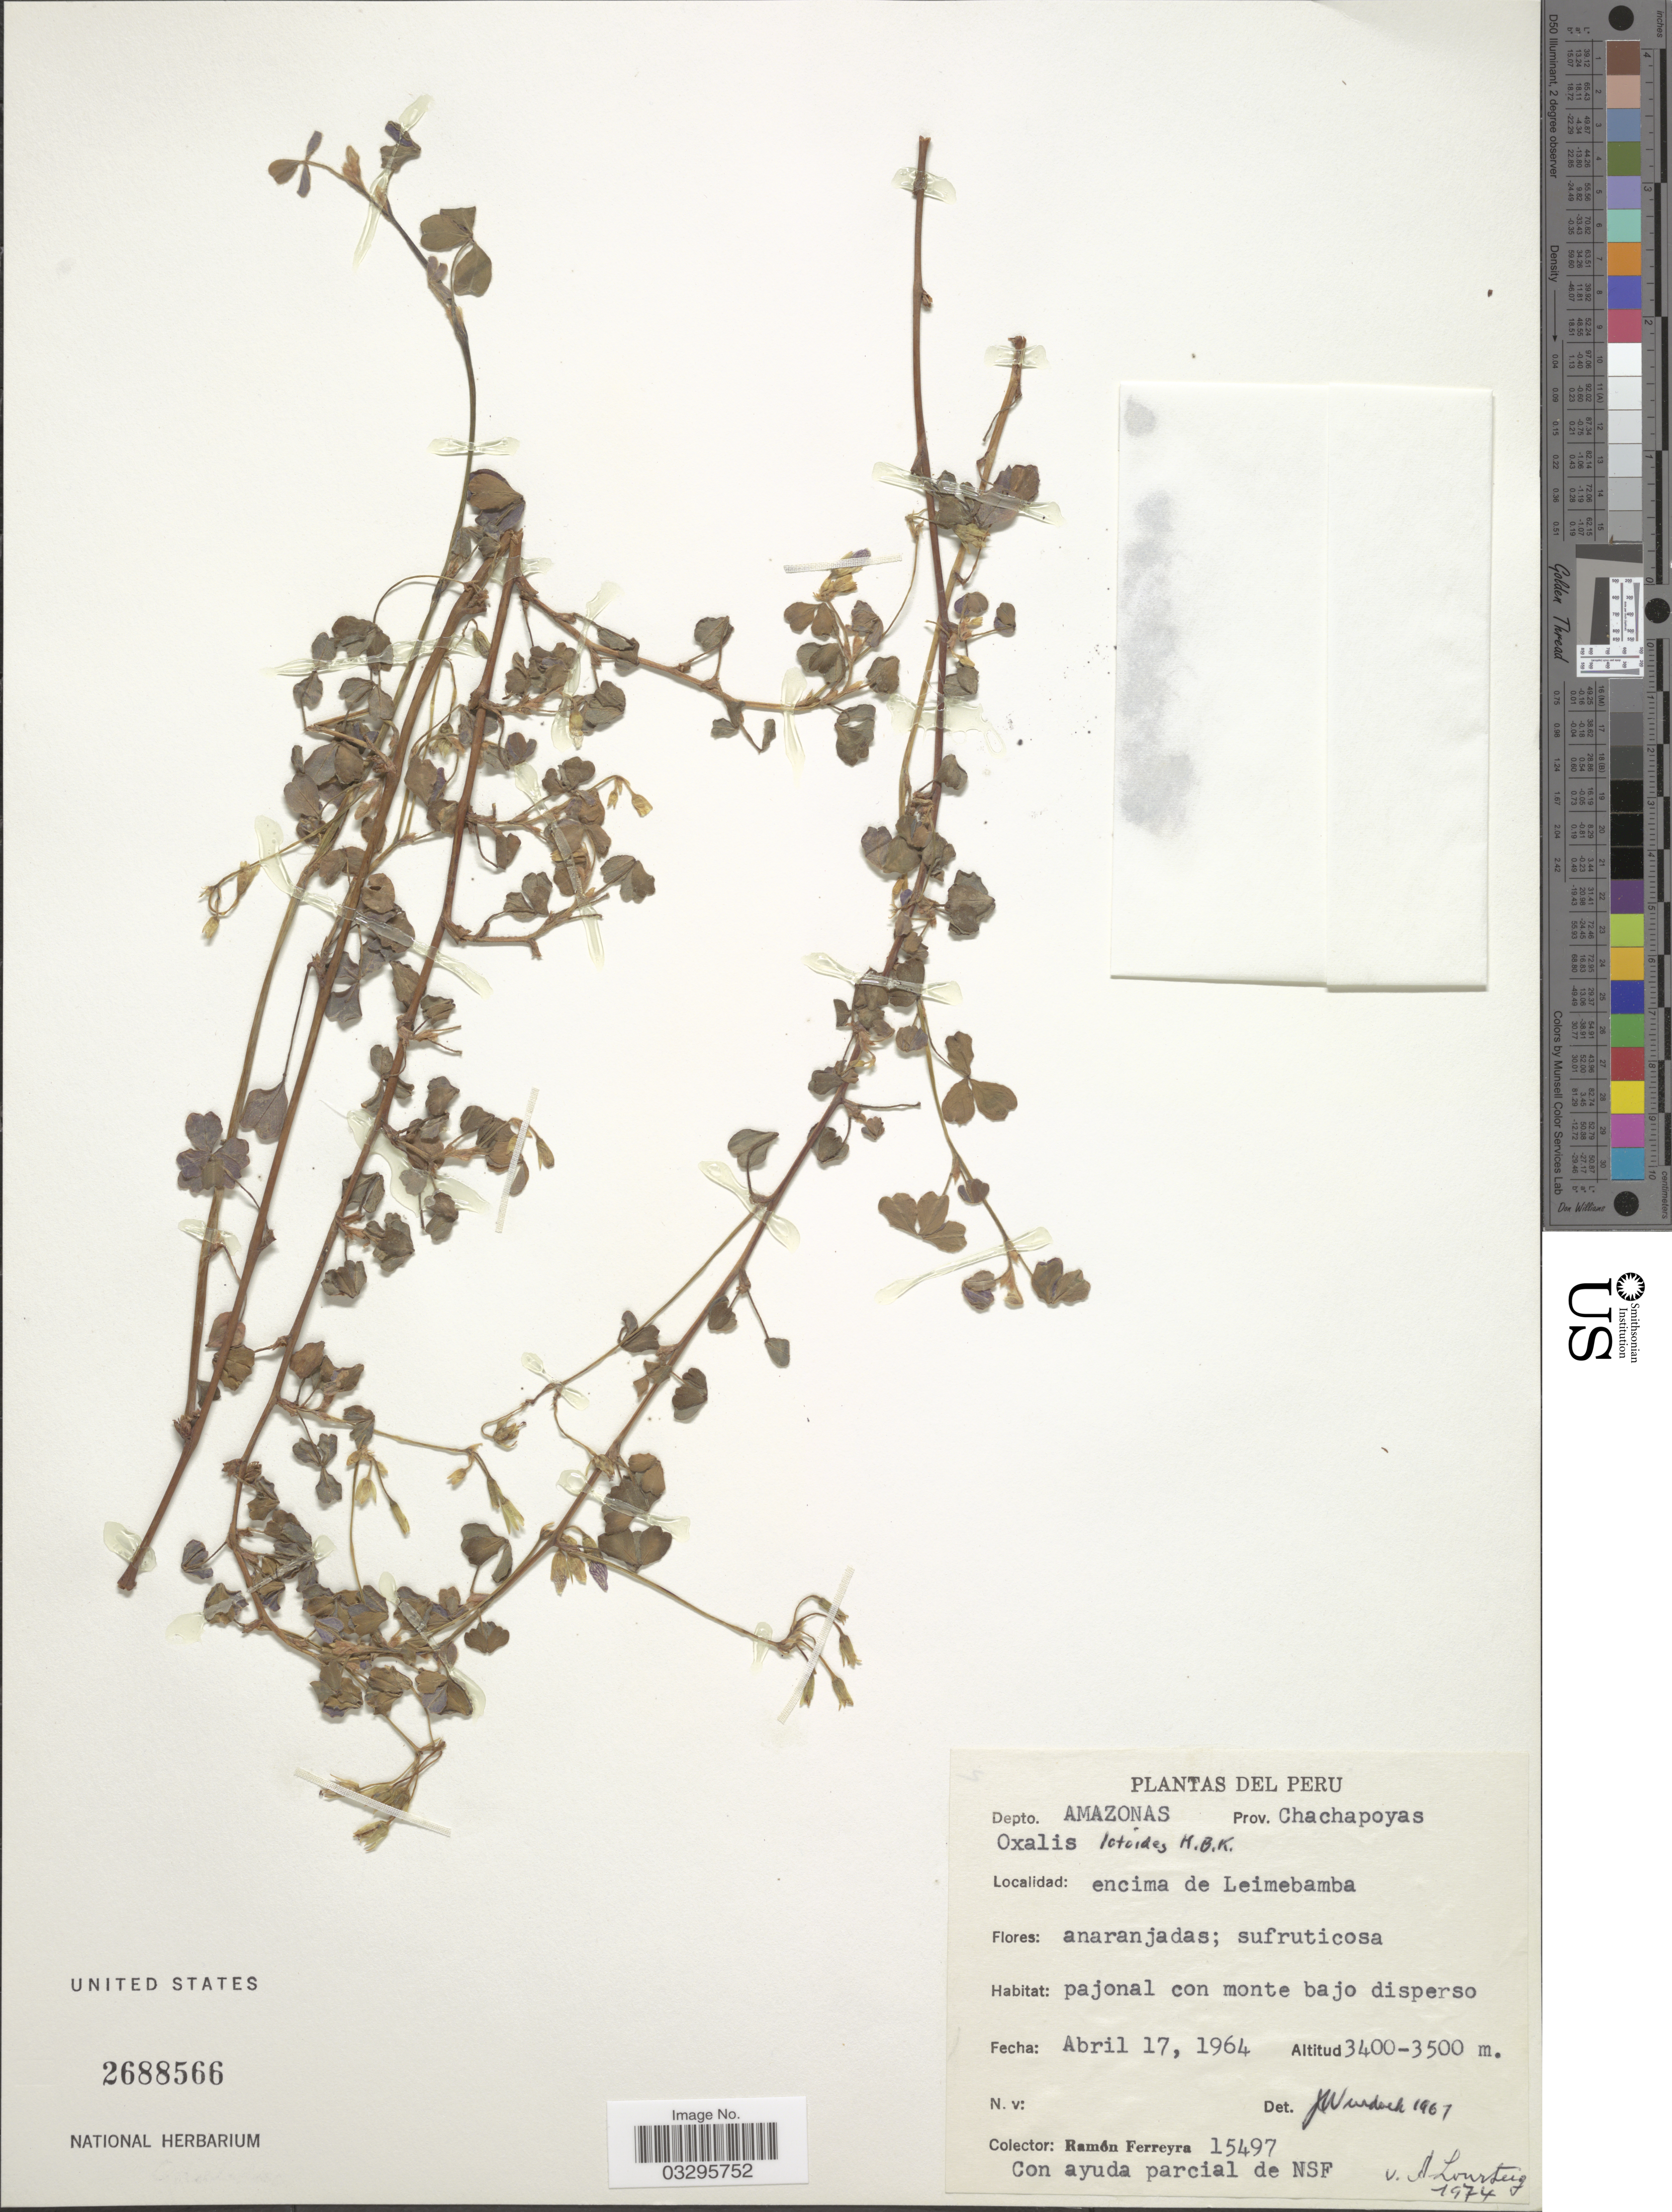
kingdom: Plantae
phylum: Tracheophyta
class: Magnoliopsida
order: Oxalidales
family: Oxalidaceae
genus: Oxalis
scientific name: Oxalis lotoides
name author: Kunth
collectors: R. A. Ferreyra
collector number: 15497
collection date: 1964-04-17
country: Peru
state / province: Amazonas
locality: Depto. Amazonas, Prov. Chachapoyas. encima de Leimebamba.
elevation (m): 3400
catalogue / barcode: US 2688566